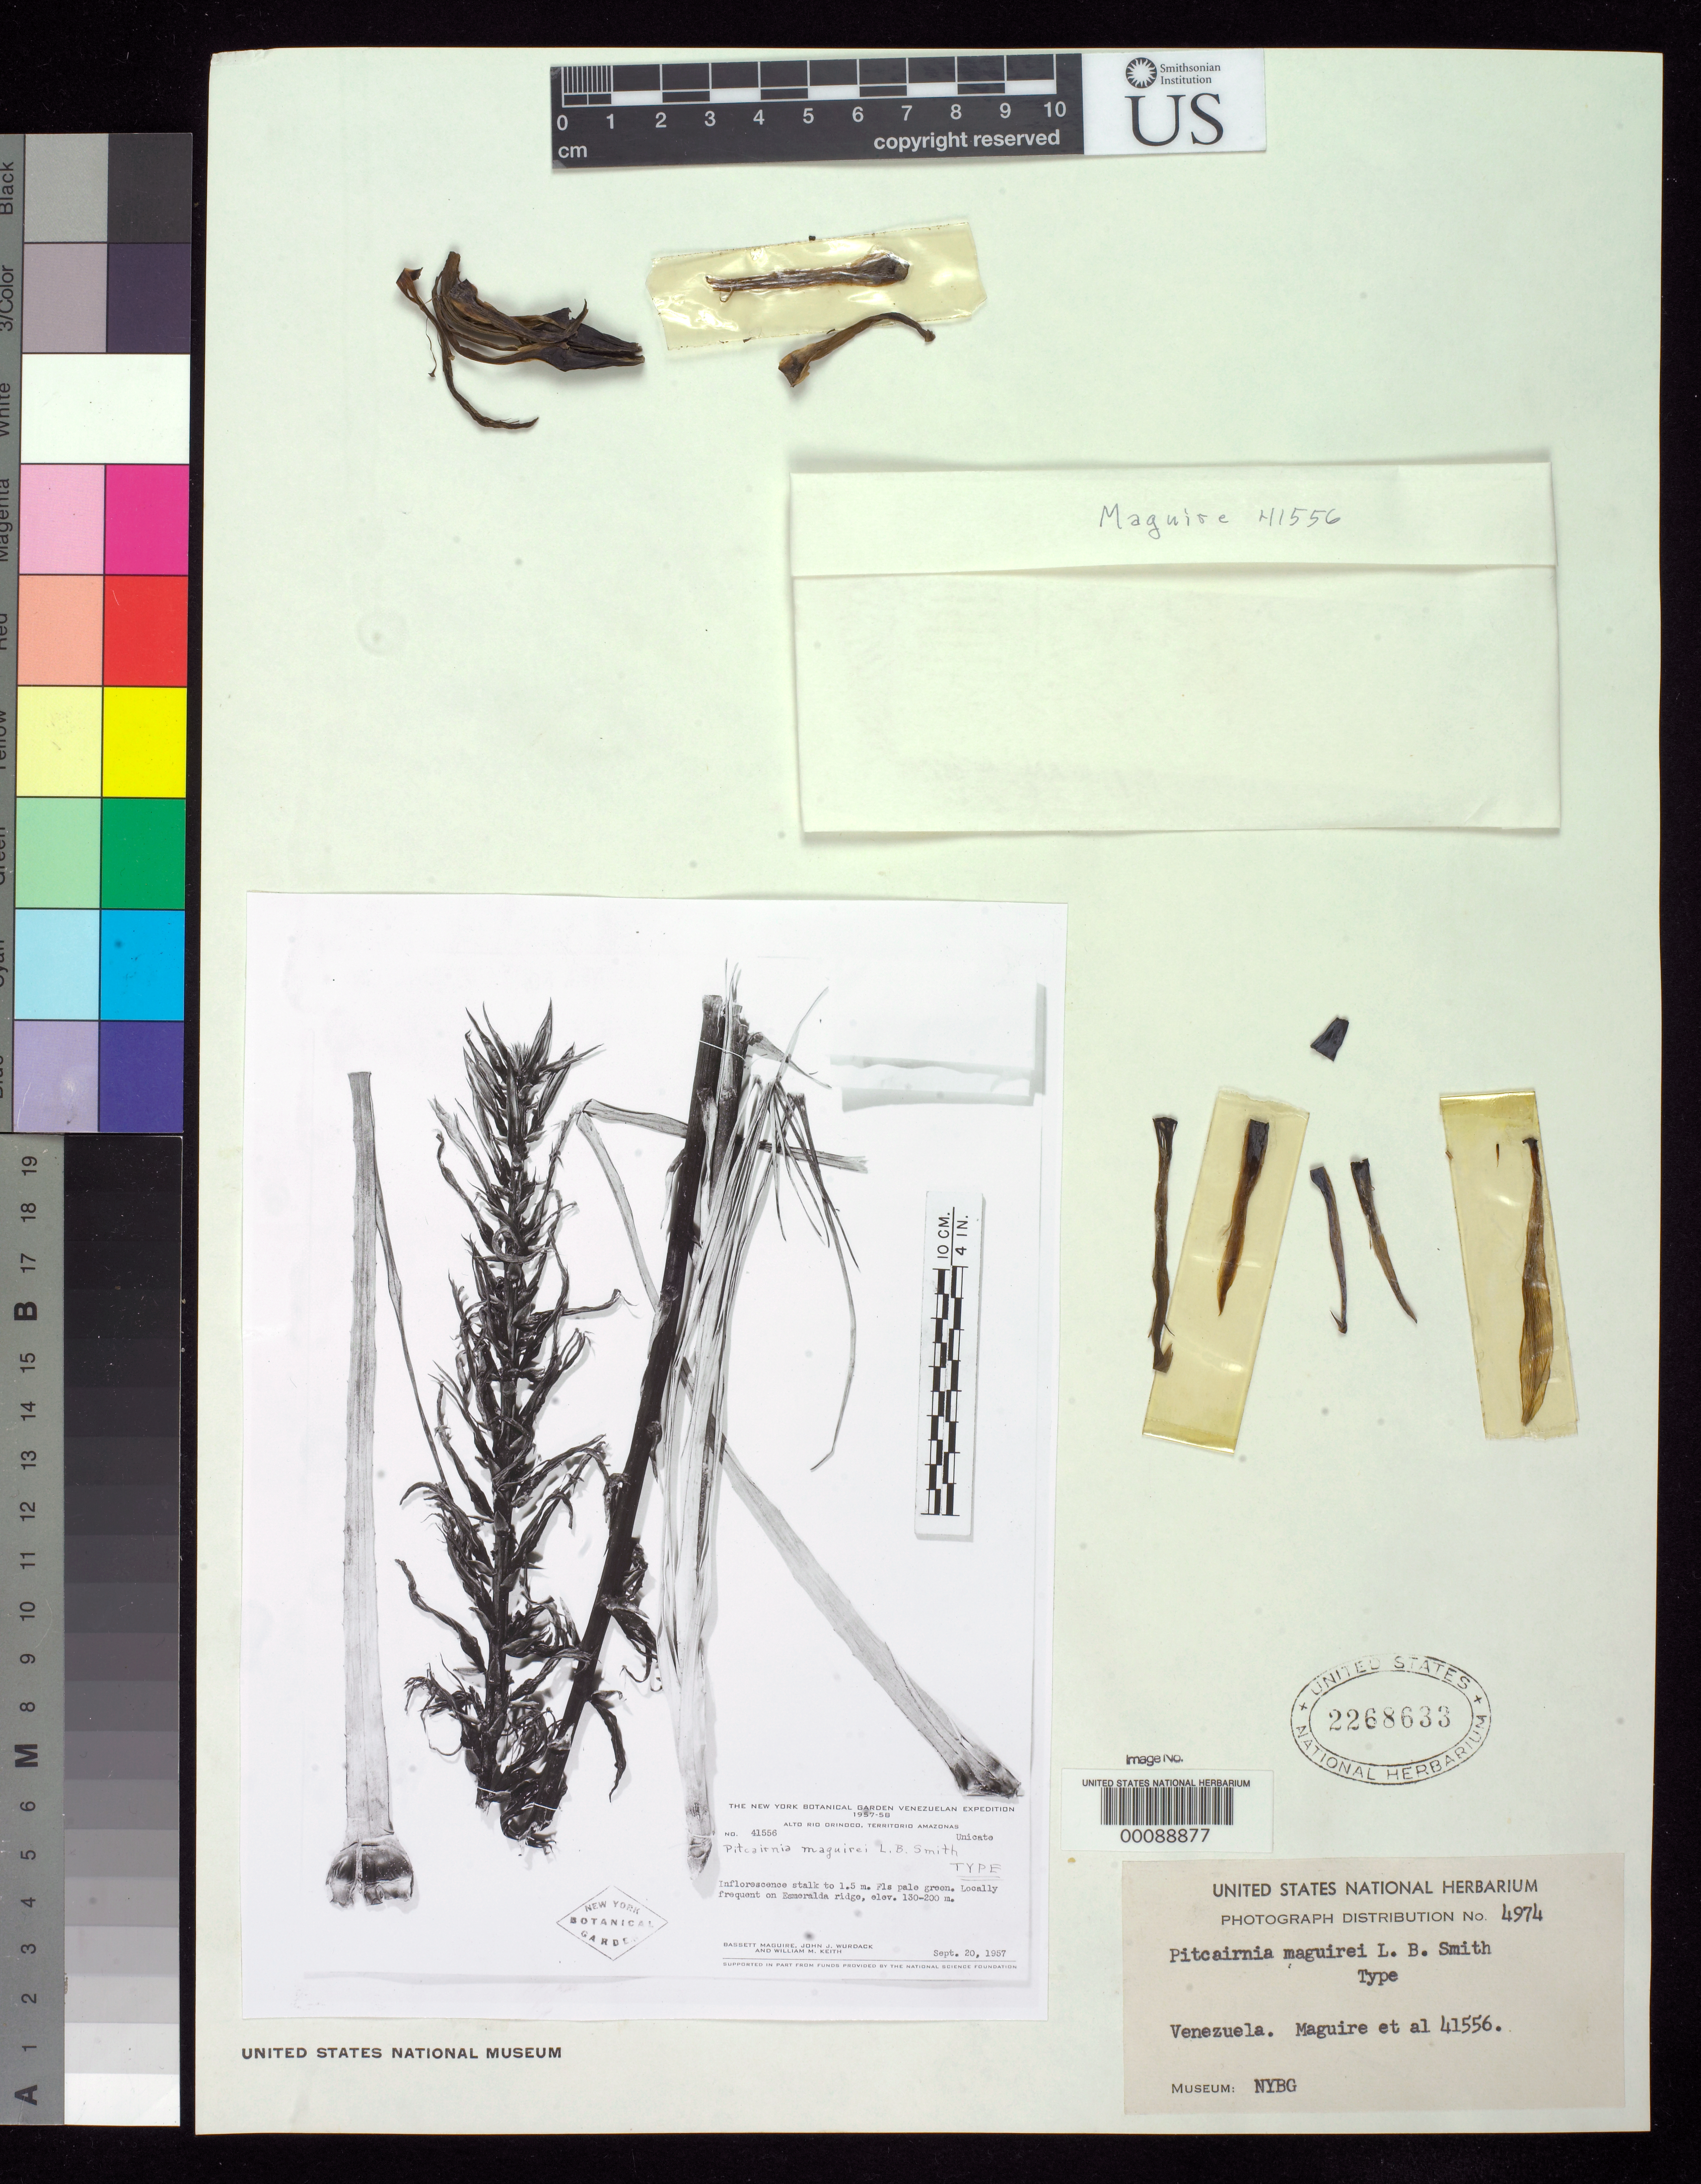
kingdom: Plantae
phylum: Tracheophyta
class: Liliopsida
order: Poales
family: Bromeliaceae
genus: Pitcairnia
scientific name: Pitcairnia maguirei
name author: L.B. Sm.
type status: Type Fragment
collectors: B. Maguire, J. J. Wurdack & W. Keith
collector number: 41556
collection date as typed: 20 Sep 1957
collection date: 1957-09-20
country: Venezuela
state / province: Amazonas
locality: Esmeralda Ridge, Alto Rio Orinoco.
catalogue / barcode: US 2268633